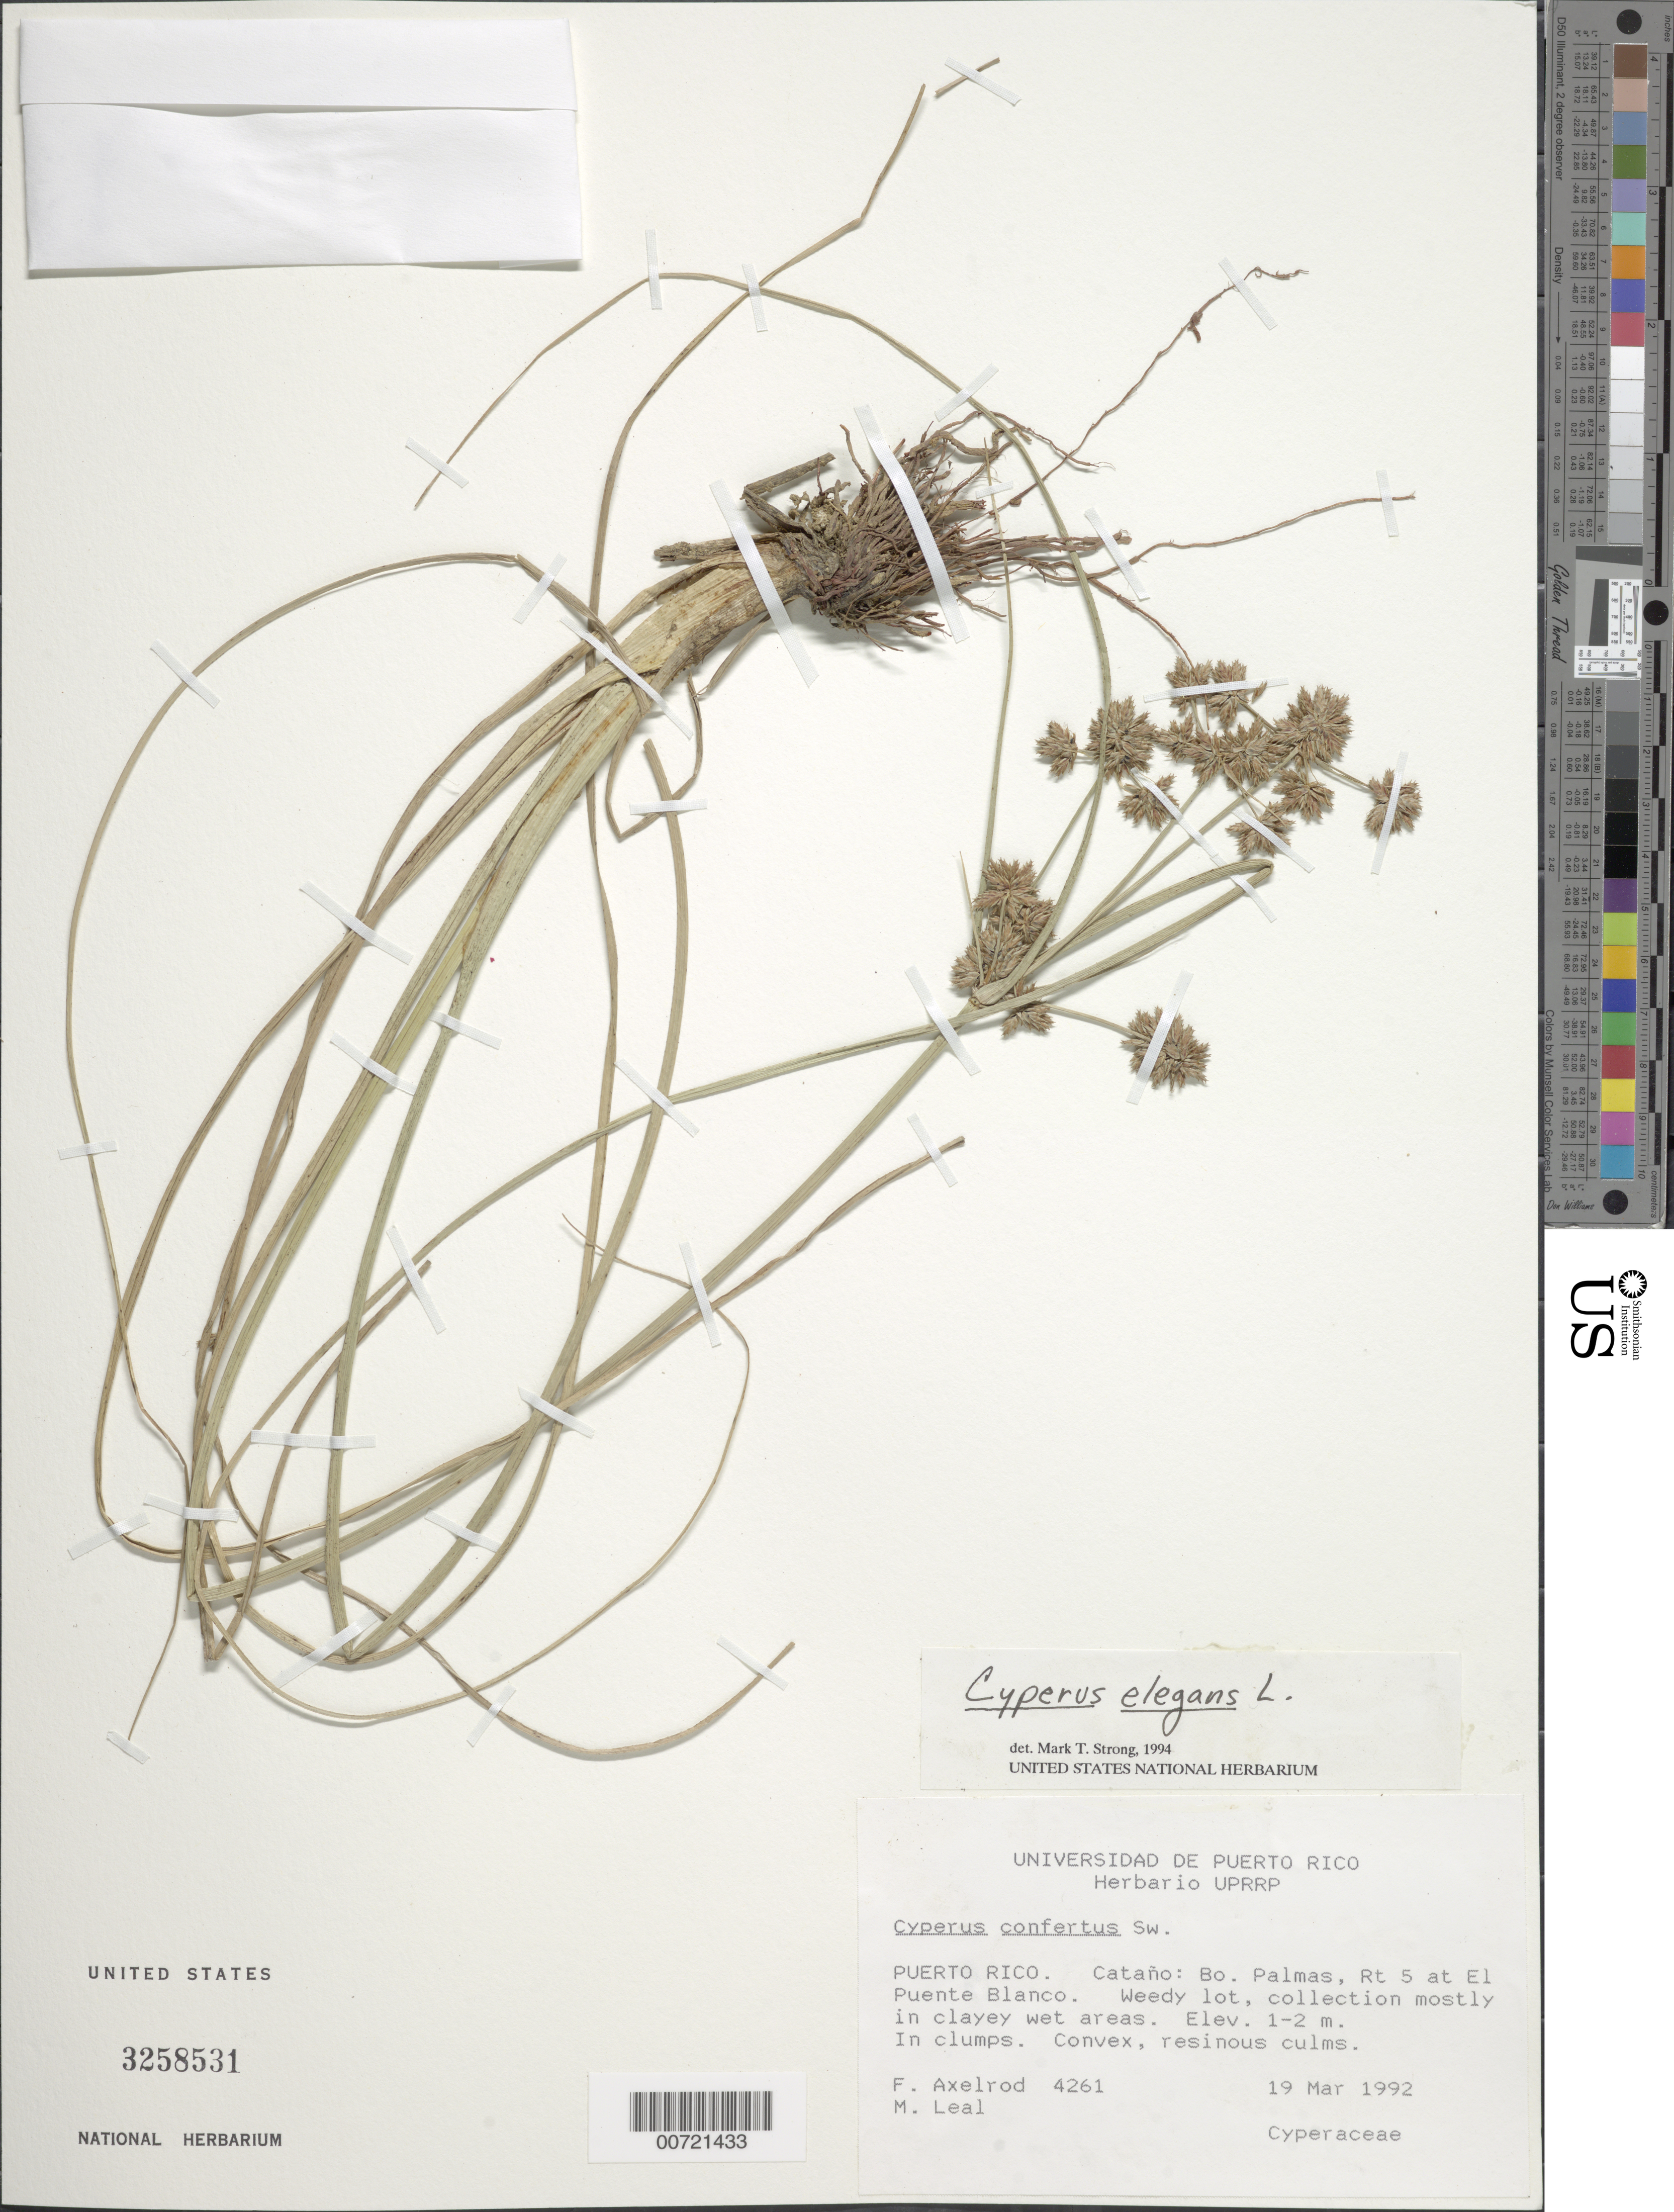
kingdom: Plantae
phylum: Tracheophyta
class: Liliopsida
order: Poales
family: Cyperaceae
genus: Cyperus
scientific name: Cyperus elegans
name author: L.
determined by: Strong, M. T., (US), Smithsonian Institution - National Museum of Natural History (UNITED STATES)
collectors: F. S. Axelrod & M. E. Leal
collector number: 4261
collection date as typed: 19 Mar 1992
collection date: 1992-03-19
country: Puerto Rico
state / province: Cataño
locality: Cataño: Bo. Palmas, Rt. 5 at El Puente Blanco.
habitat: Weedy lot, in clayey wet areas.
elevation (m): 1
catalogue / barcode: US 3258531